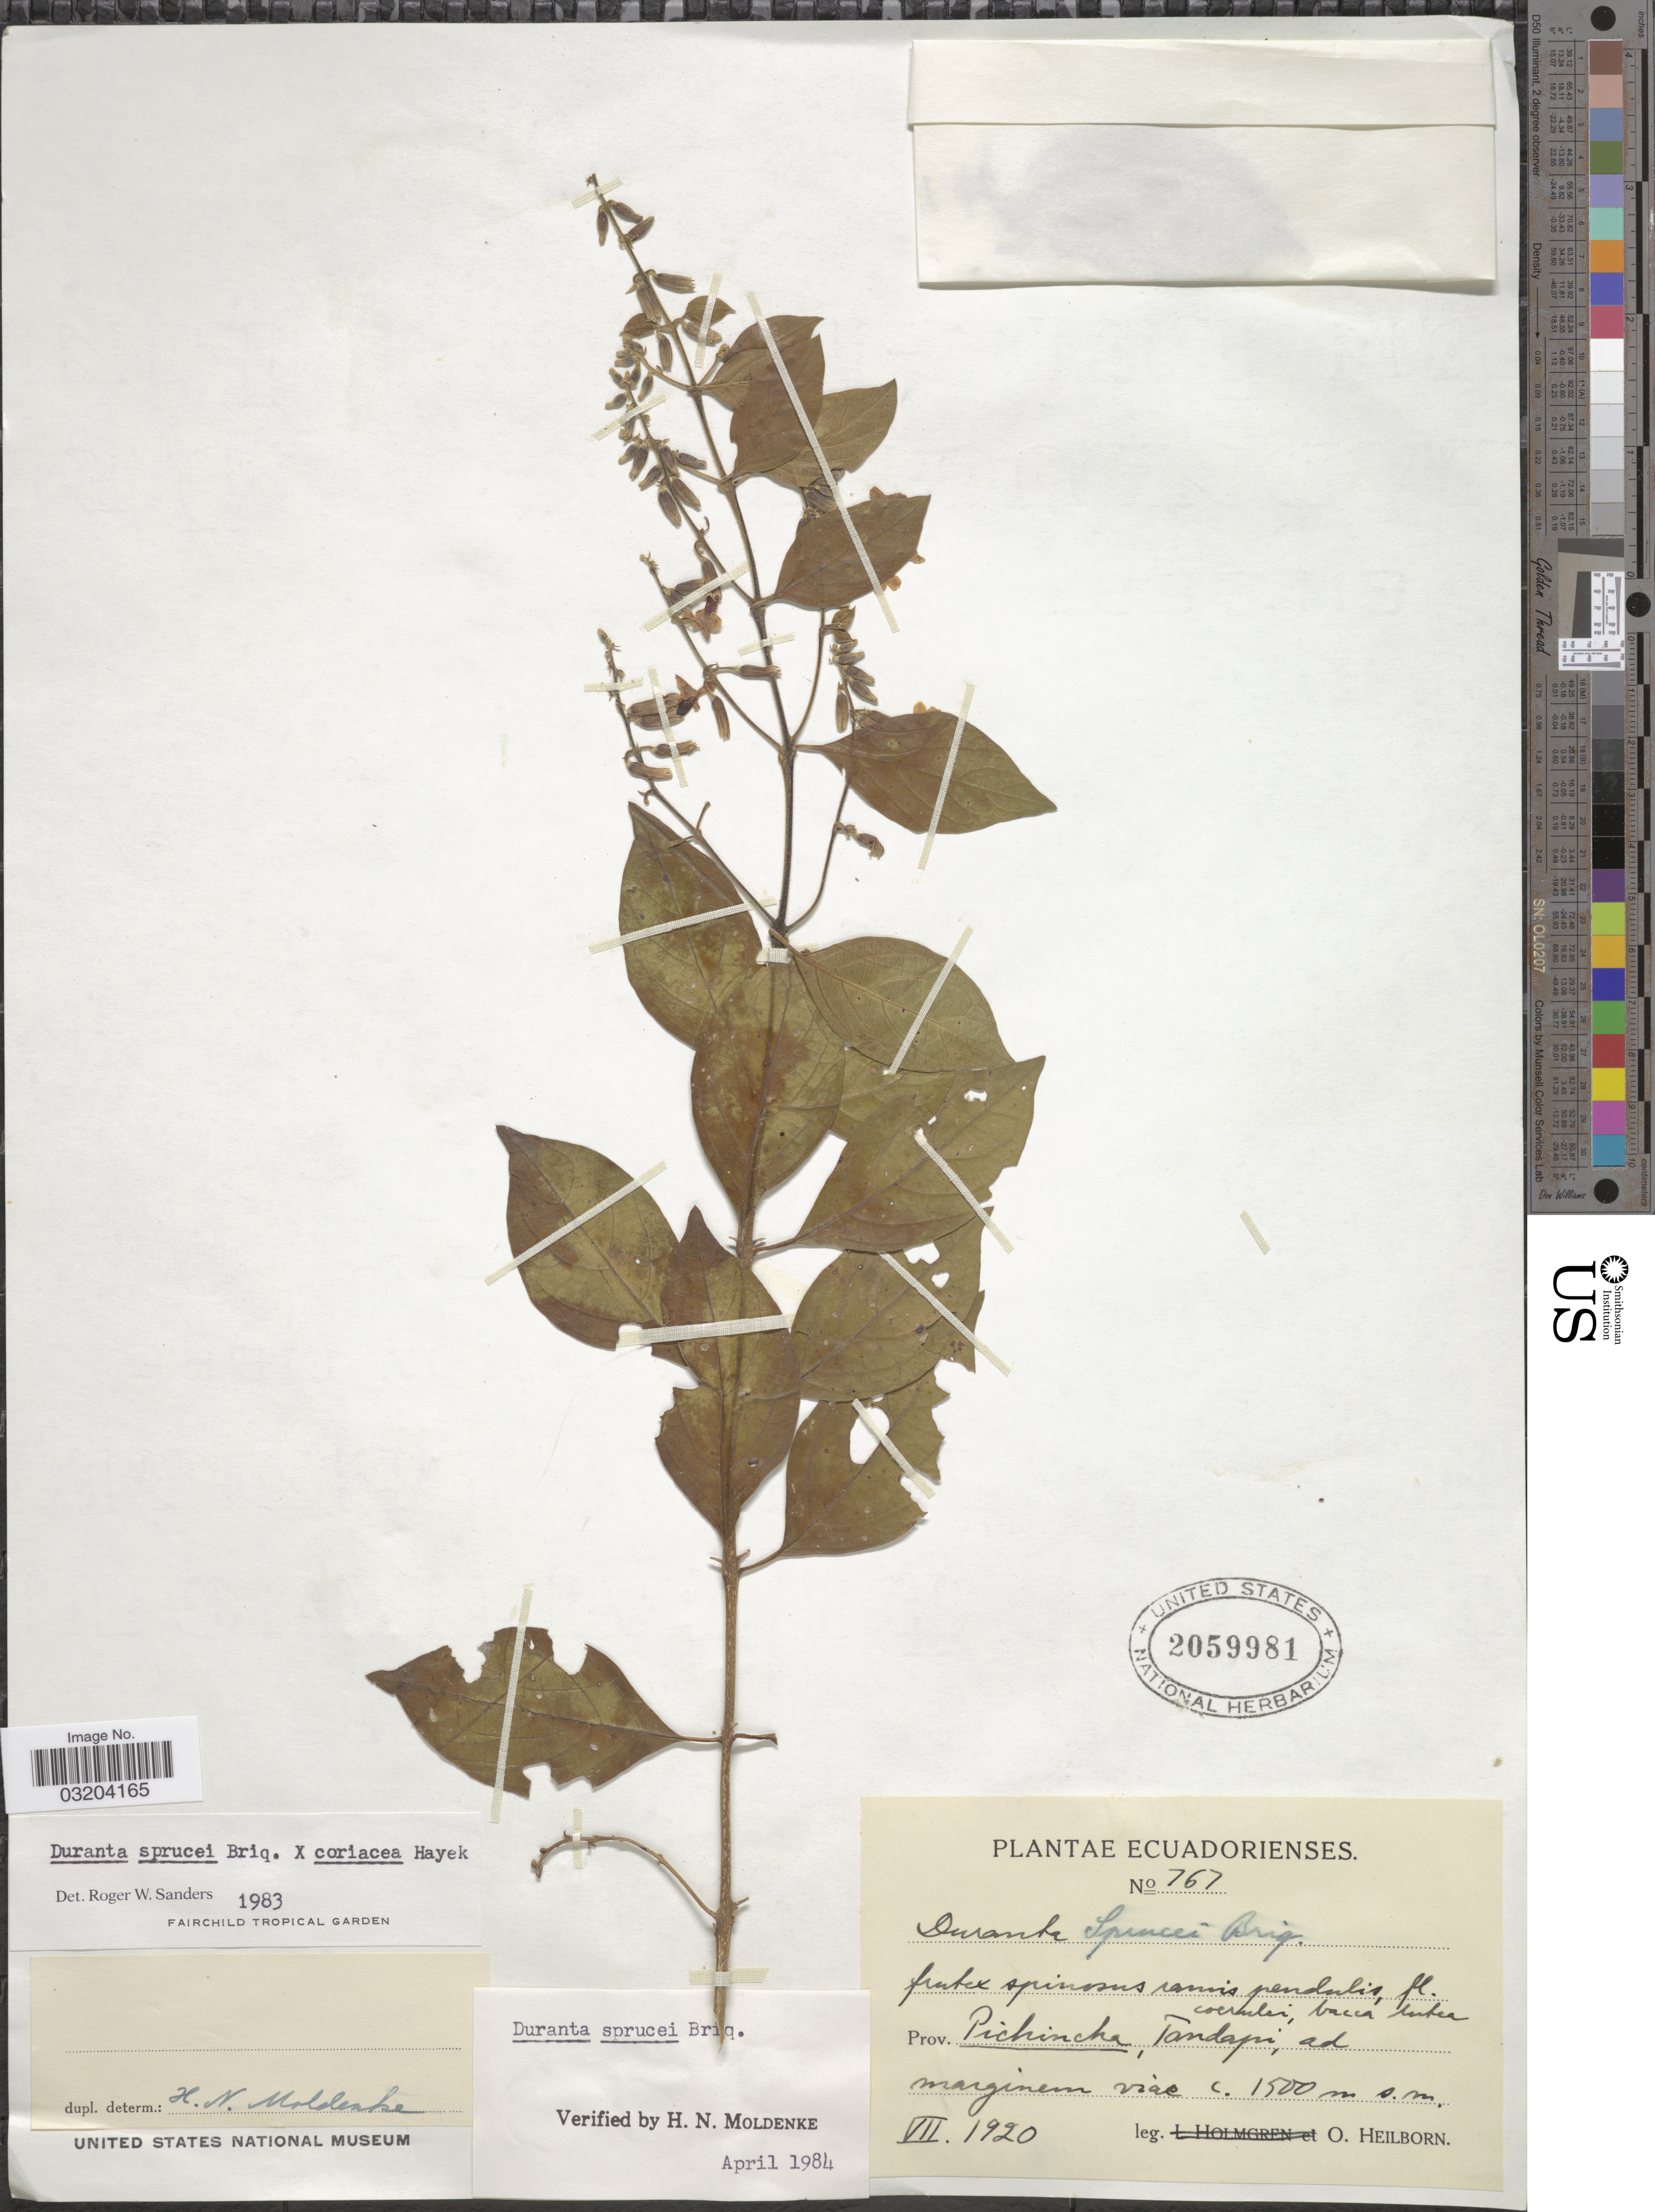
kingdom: Plantae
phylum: Tracheophyta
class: Magnoliopsida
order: Lamiales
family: Verbenaceae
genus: Duranta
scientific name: Duranta sp.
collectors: O. Heilbron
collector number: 767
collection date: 1920-07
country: Ecuador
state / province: Pichincha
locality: Tandapi, ad marginem viae.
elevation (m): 1500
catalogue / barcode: US 2059981